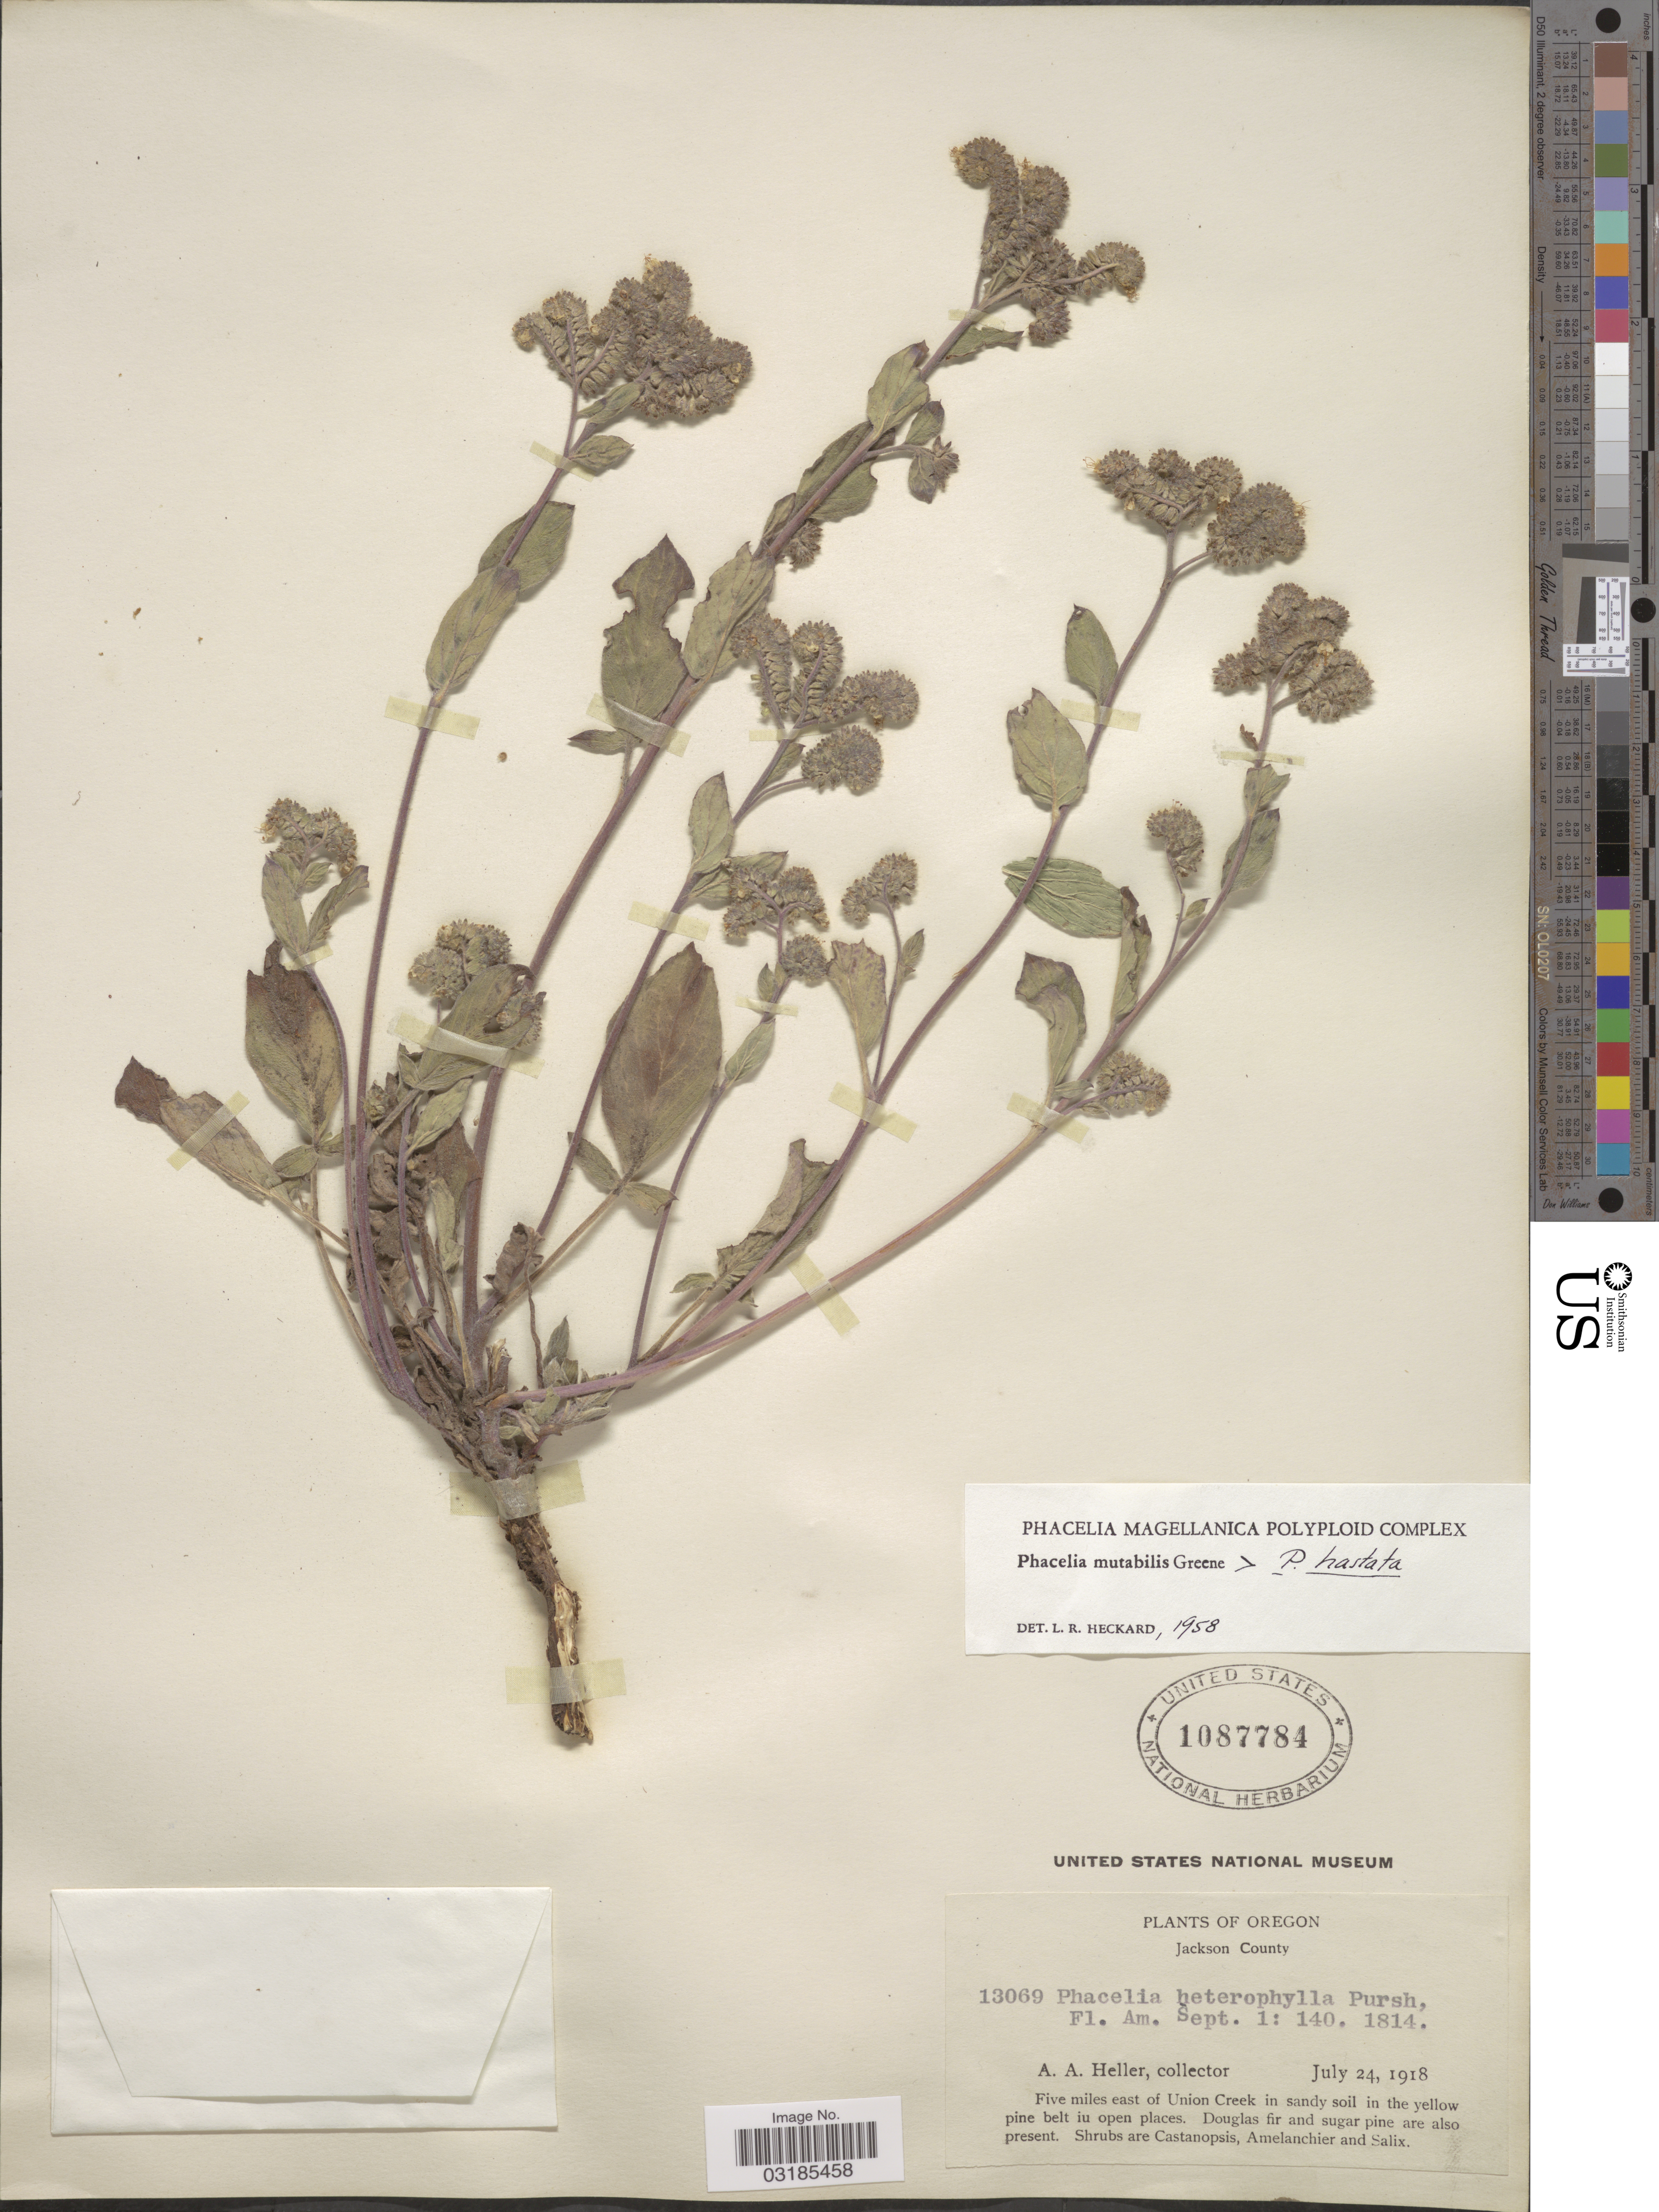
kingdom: Plantae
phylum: Tracheophyta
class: Magnoliopsida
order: Boraginales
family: Hydrophyllaceae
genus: Phacelia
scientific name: Phacelia mutabilis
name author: Greene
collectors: A. A. Heller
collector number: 13069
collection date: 1918-07-24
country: United States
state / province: Oregon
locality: Jackson County. Five miles east of Union Creek.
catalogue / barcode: US 1087784